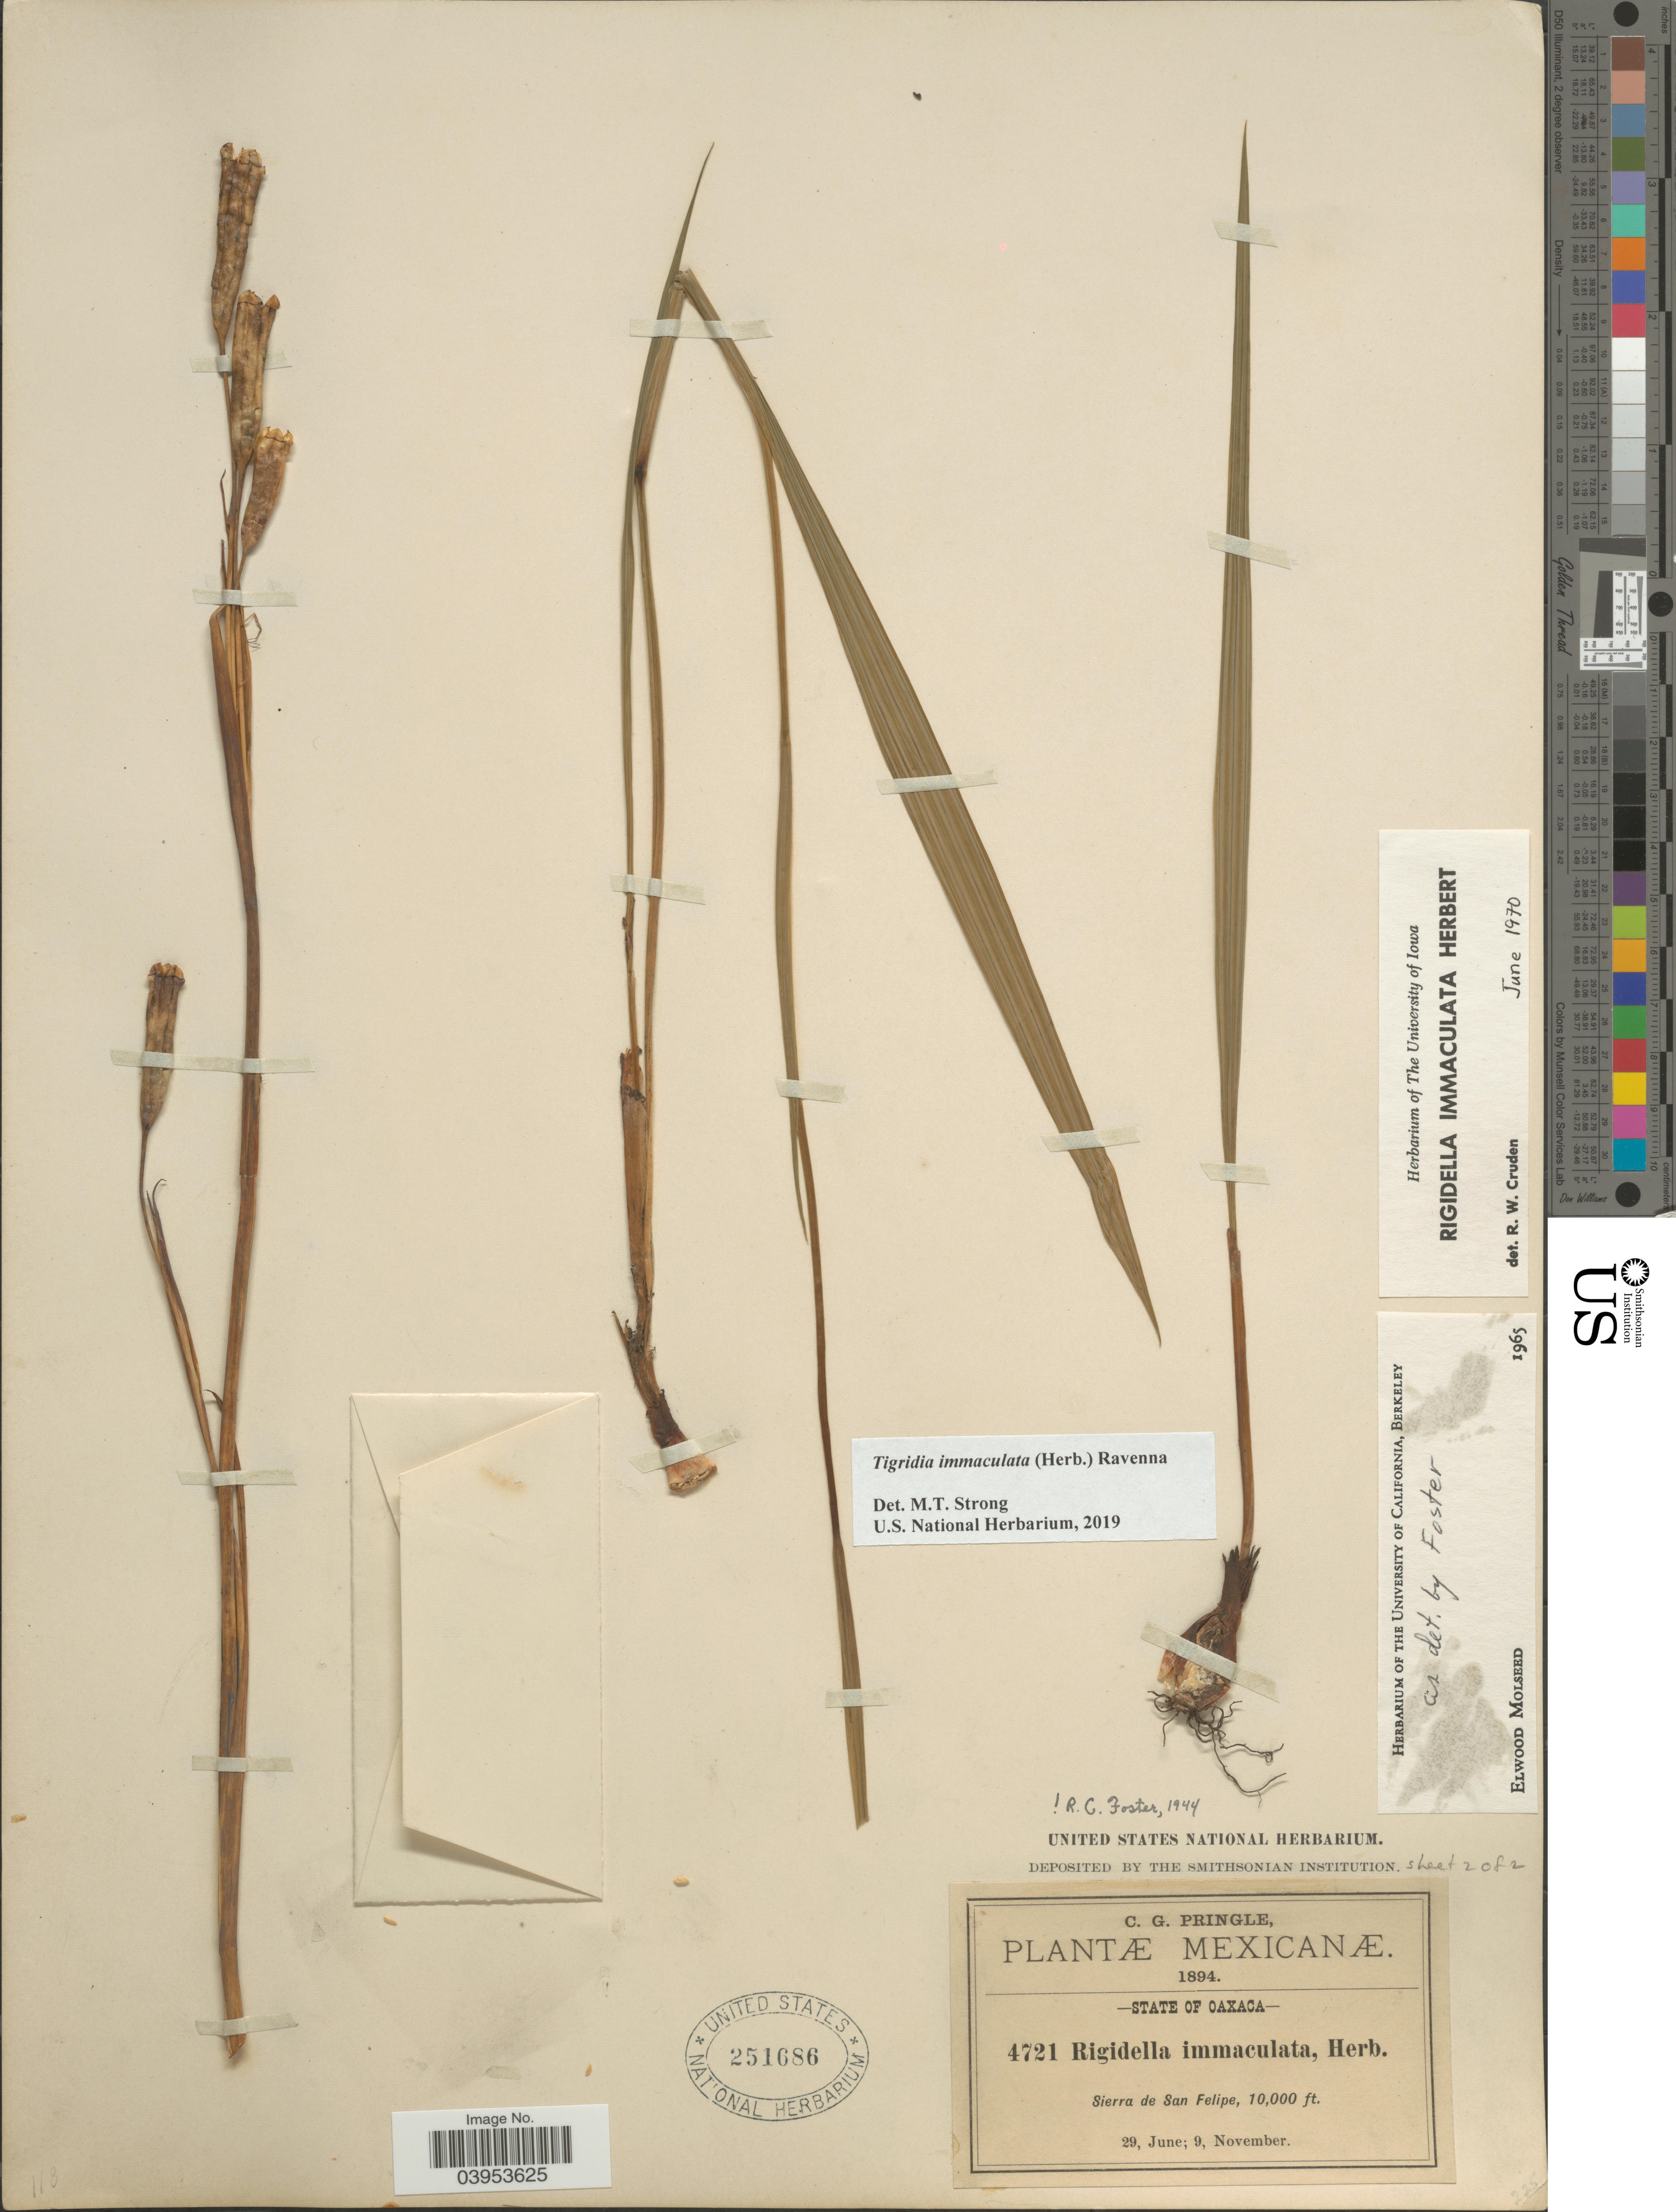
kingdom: Plantae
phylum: Tracheophyta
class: Liliopsida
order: Asparagales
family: Iridaceae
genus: Tigridia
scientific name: Tigridia immaculata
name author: (Herb.) Ravenna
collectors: C. G. Pringle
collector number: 4721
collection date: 1894-06-29/1894-11-09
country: Mexico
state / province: Oaxaca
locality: Sierra de San Felipe.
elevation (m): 3048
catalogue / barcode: US 251686